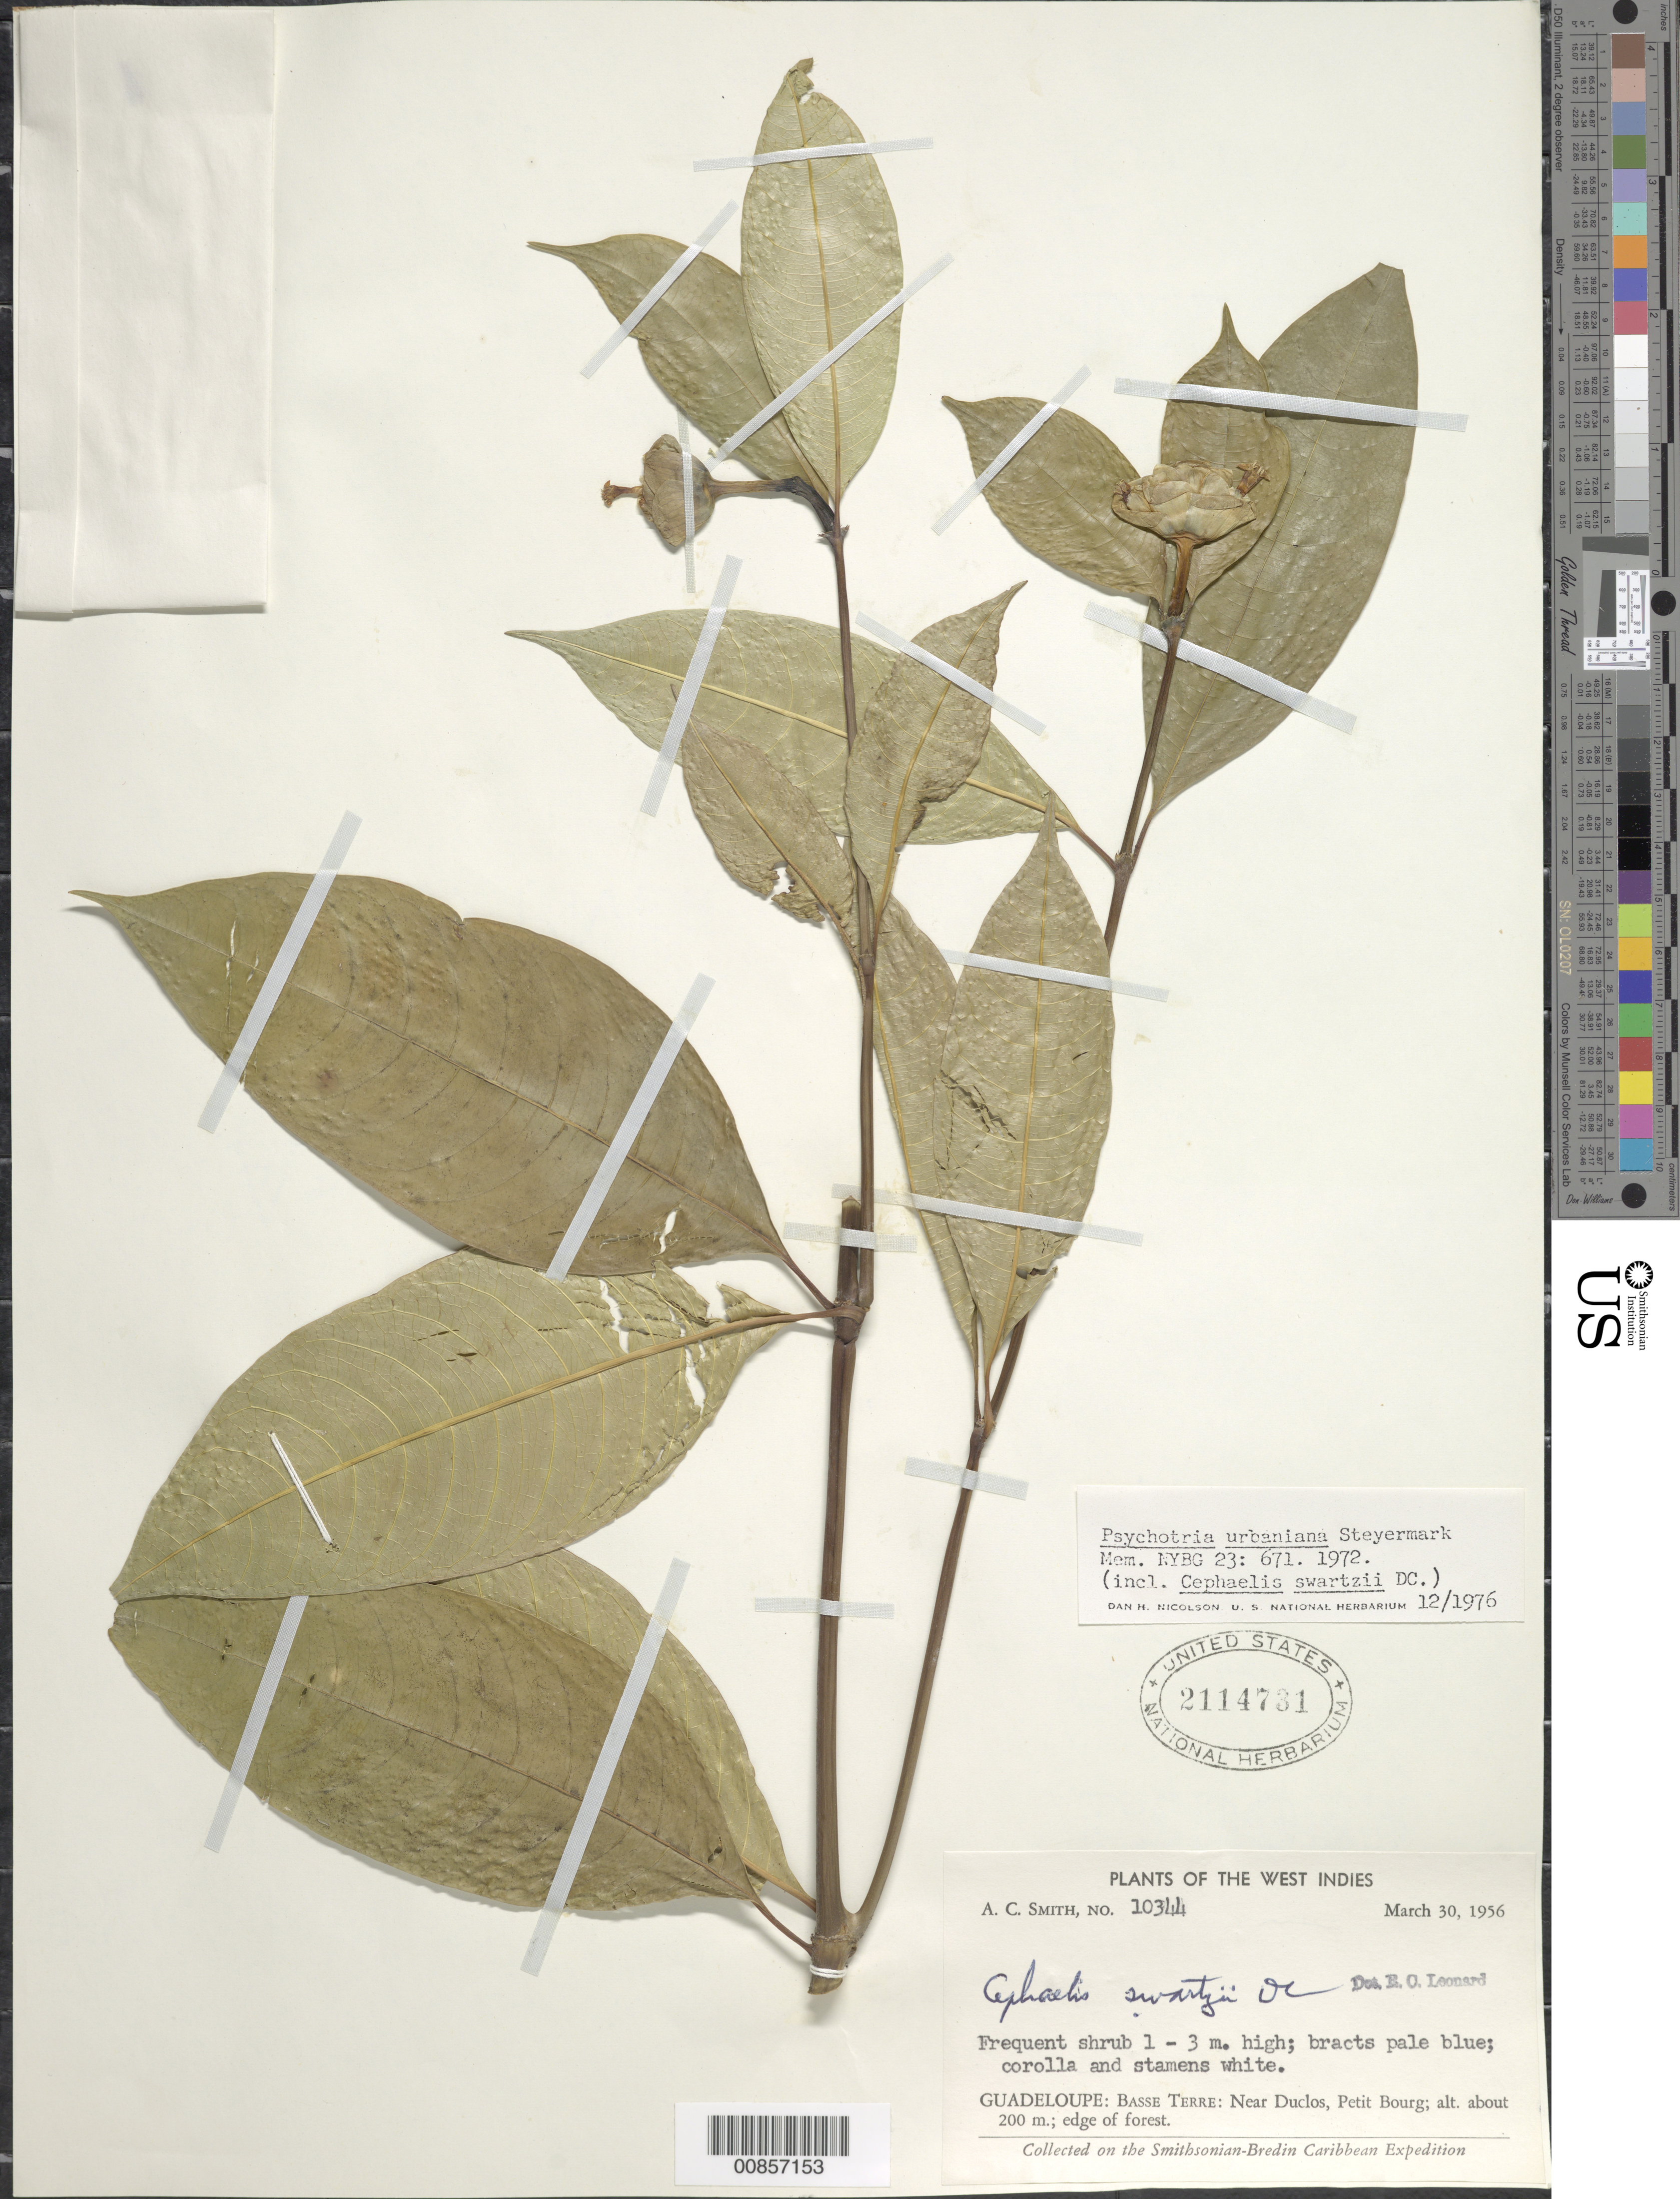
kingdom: Plantae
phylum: Tracheophyta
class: Magnoliopsida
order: Gentianales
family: Rubiaceae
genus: Psychotria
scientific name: Psychotria urbaniana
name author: Steyerm.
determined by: Nicolson, Dan H.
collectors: A. C. Smith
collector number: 10344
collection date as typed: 30 Mar 1956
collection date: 1956-03-30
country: Guadeloupe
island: Basse Terre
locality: Basse Terre: Near Duclos, Petit Bourg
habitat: Edge of forest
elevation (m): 200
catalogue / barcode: US 2114731